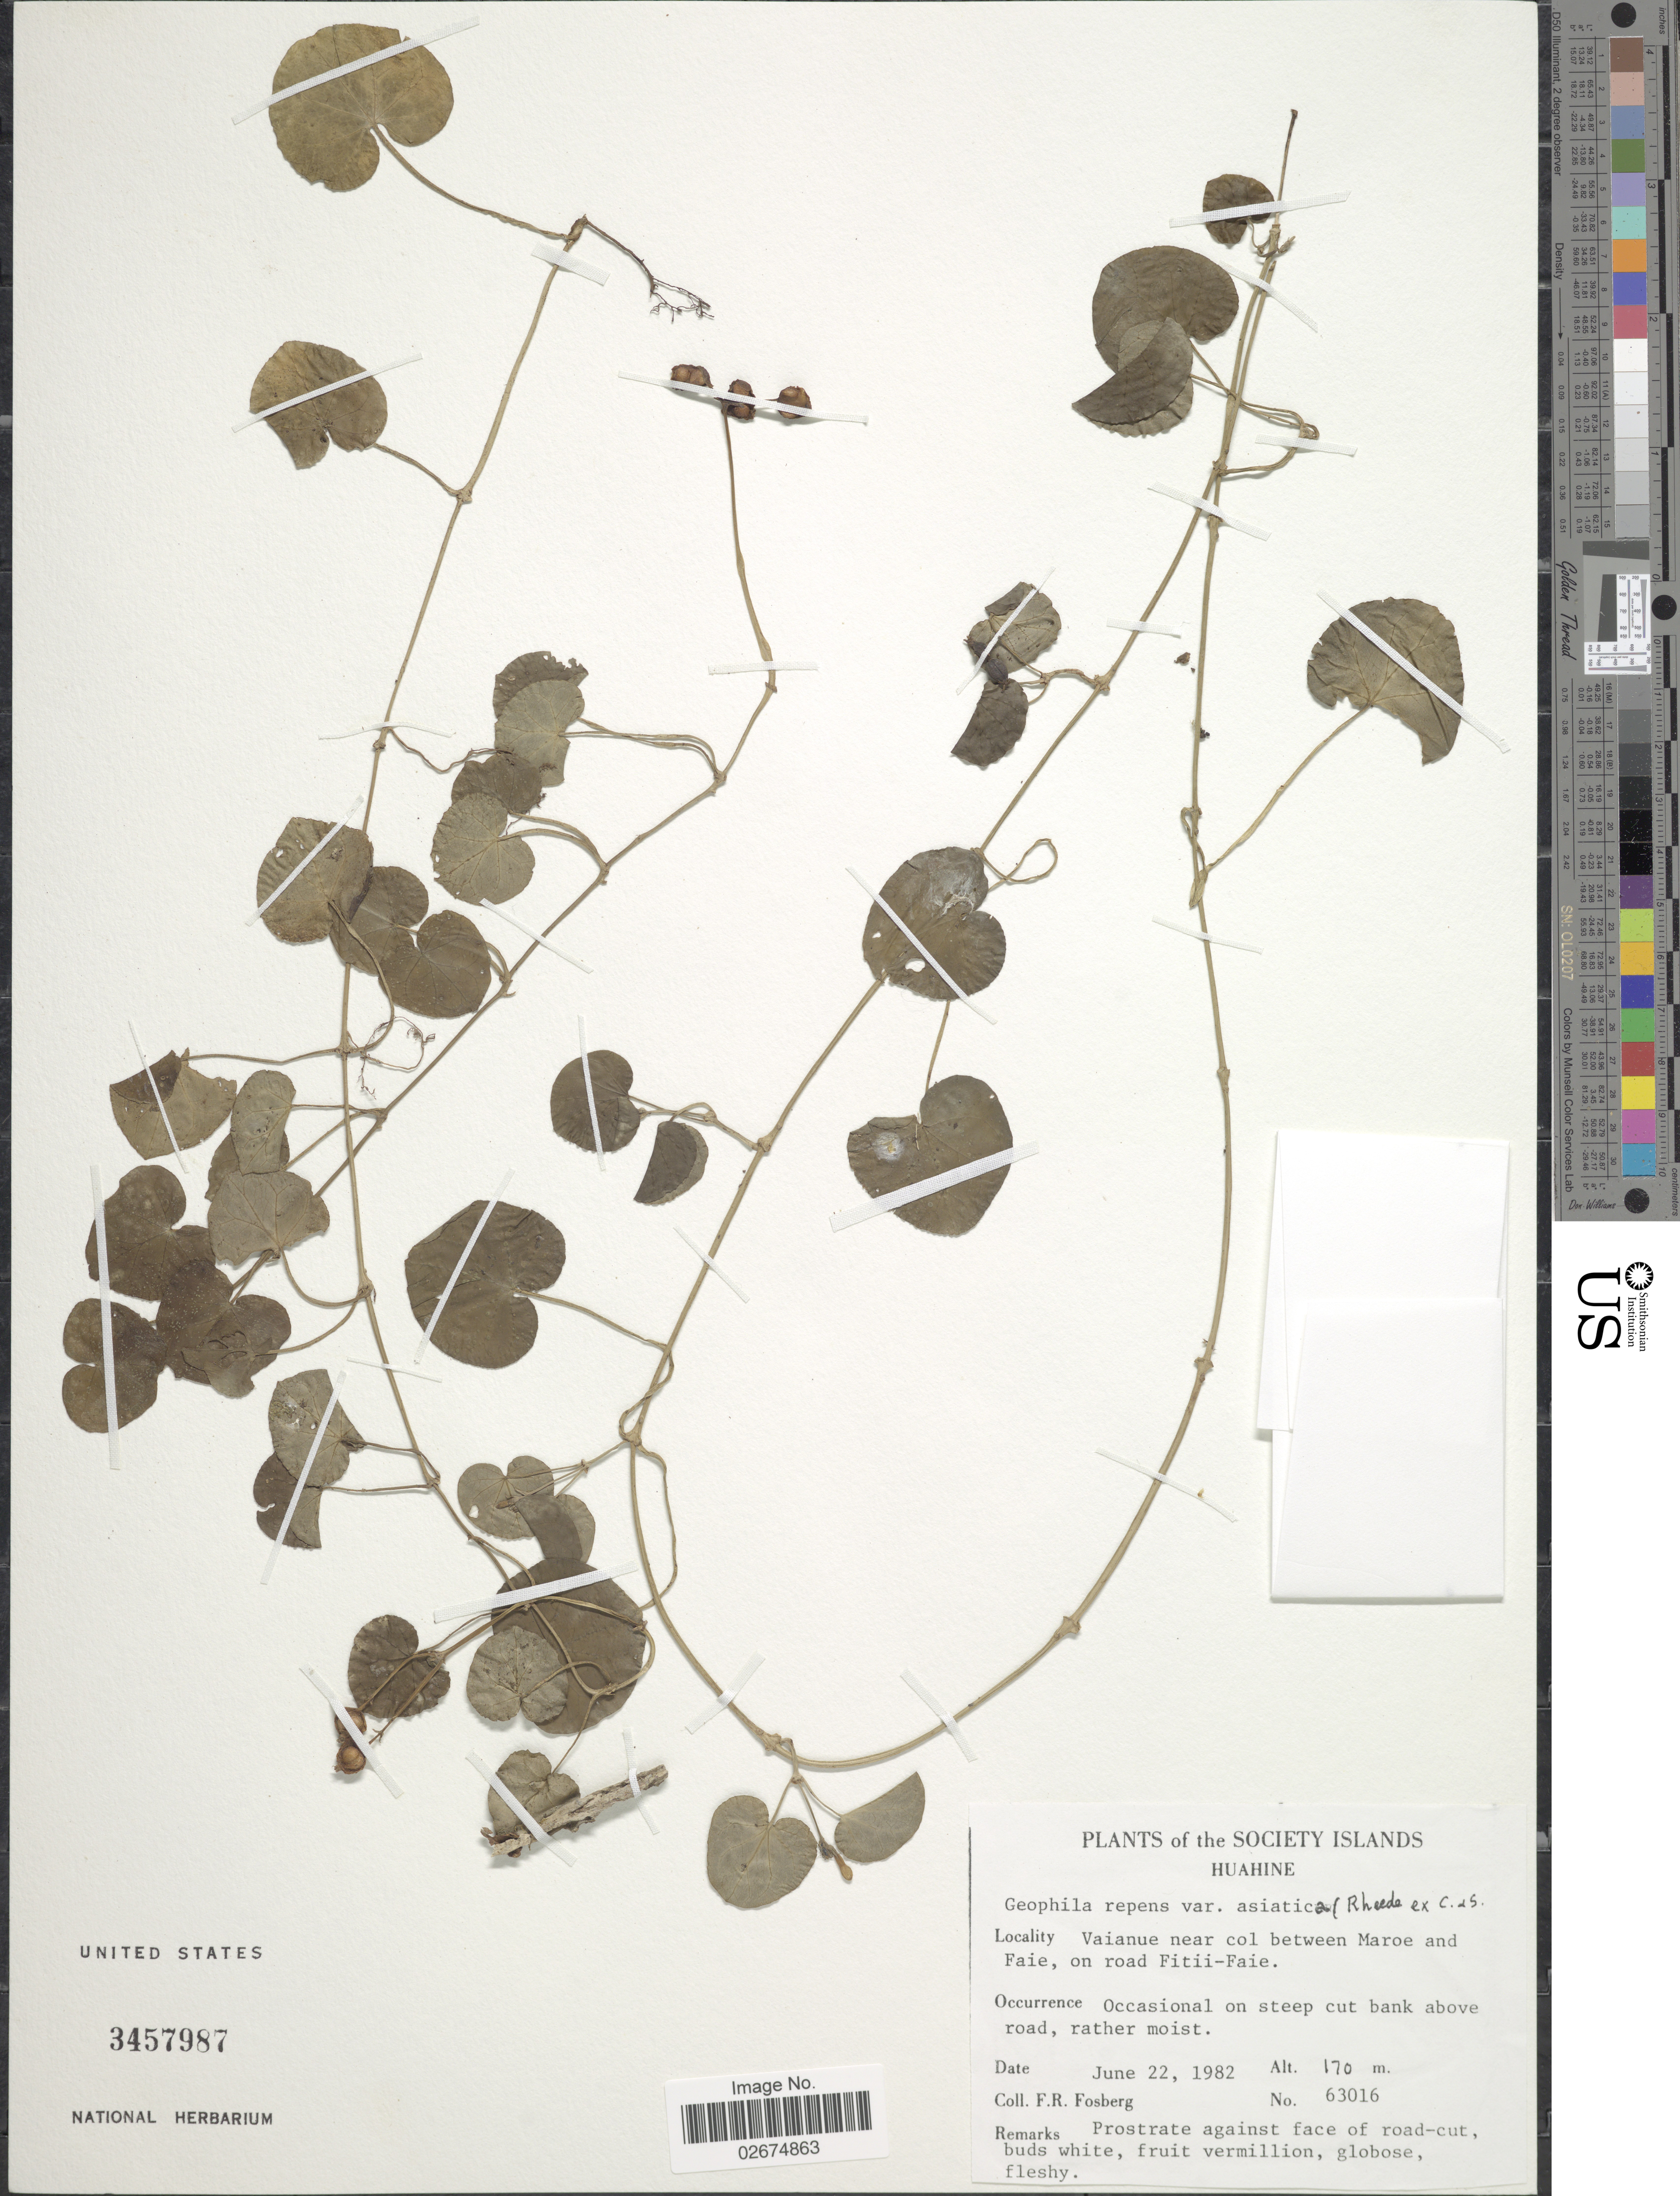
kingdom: Plantae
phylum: Tracheophyta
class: Magnoliopsida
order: Gentianales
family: Rubiaceae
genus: Geophila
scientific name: Geophila repens var. asiatica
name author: (Cham. & Schltdl.) Fosberg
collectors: F. R. Fosberg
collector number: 63016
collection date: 1982-06-22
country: French Polynesia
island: Huahine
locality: Society Islands. Huahine. Vaianue near col between Maroe and Faie, on road Fitii-Faie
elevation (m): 170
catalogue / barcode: US 3457987